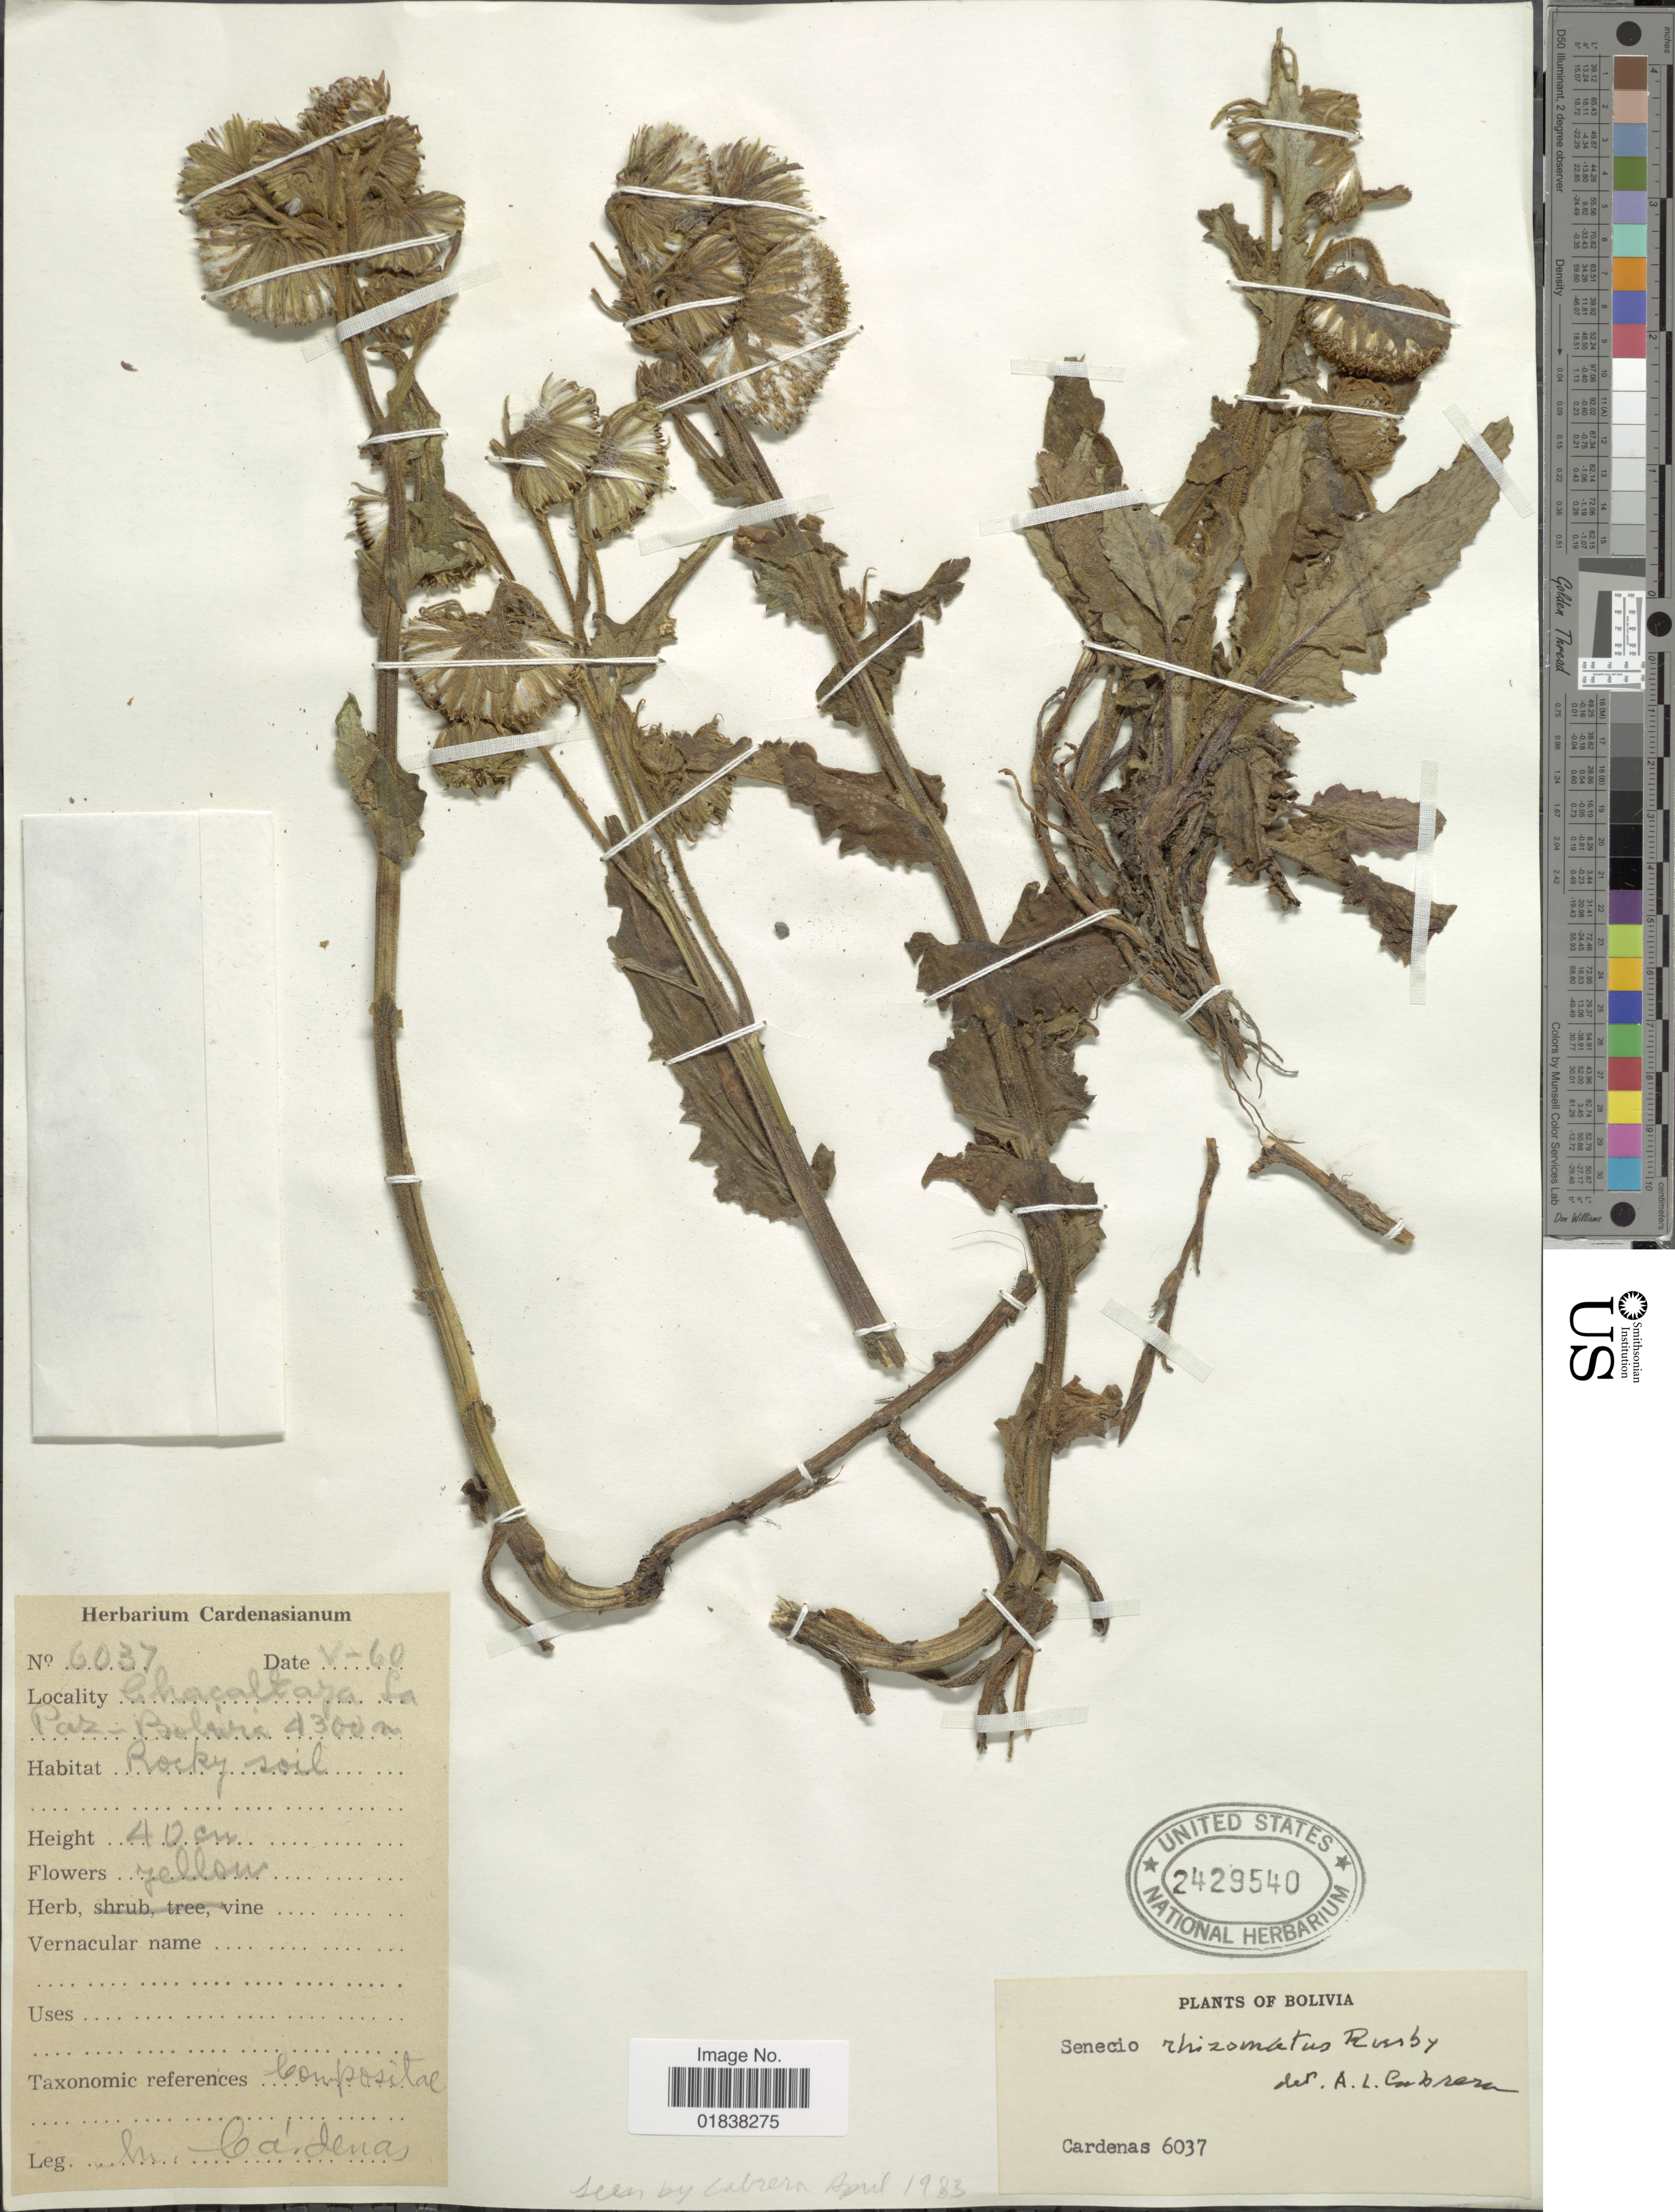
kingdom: Plantae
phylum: Tracheophyta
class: Magnoliopsida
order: Asterales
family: Asteraceae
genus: Senecio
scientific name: Senecio rhizomatus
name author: Rusby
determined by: Salomon, Luciana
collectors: M. Cárdenas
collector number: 6037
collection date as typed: Transcribed d/m/y: /5/60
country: Bolivia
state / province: La Paz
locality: Chacaltaya.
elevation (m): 4300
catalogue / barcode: US 2429540